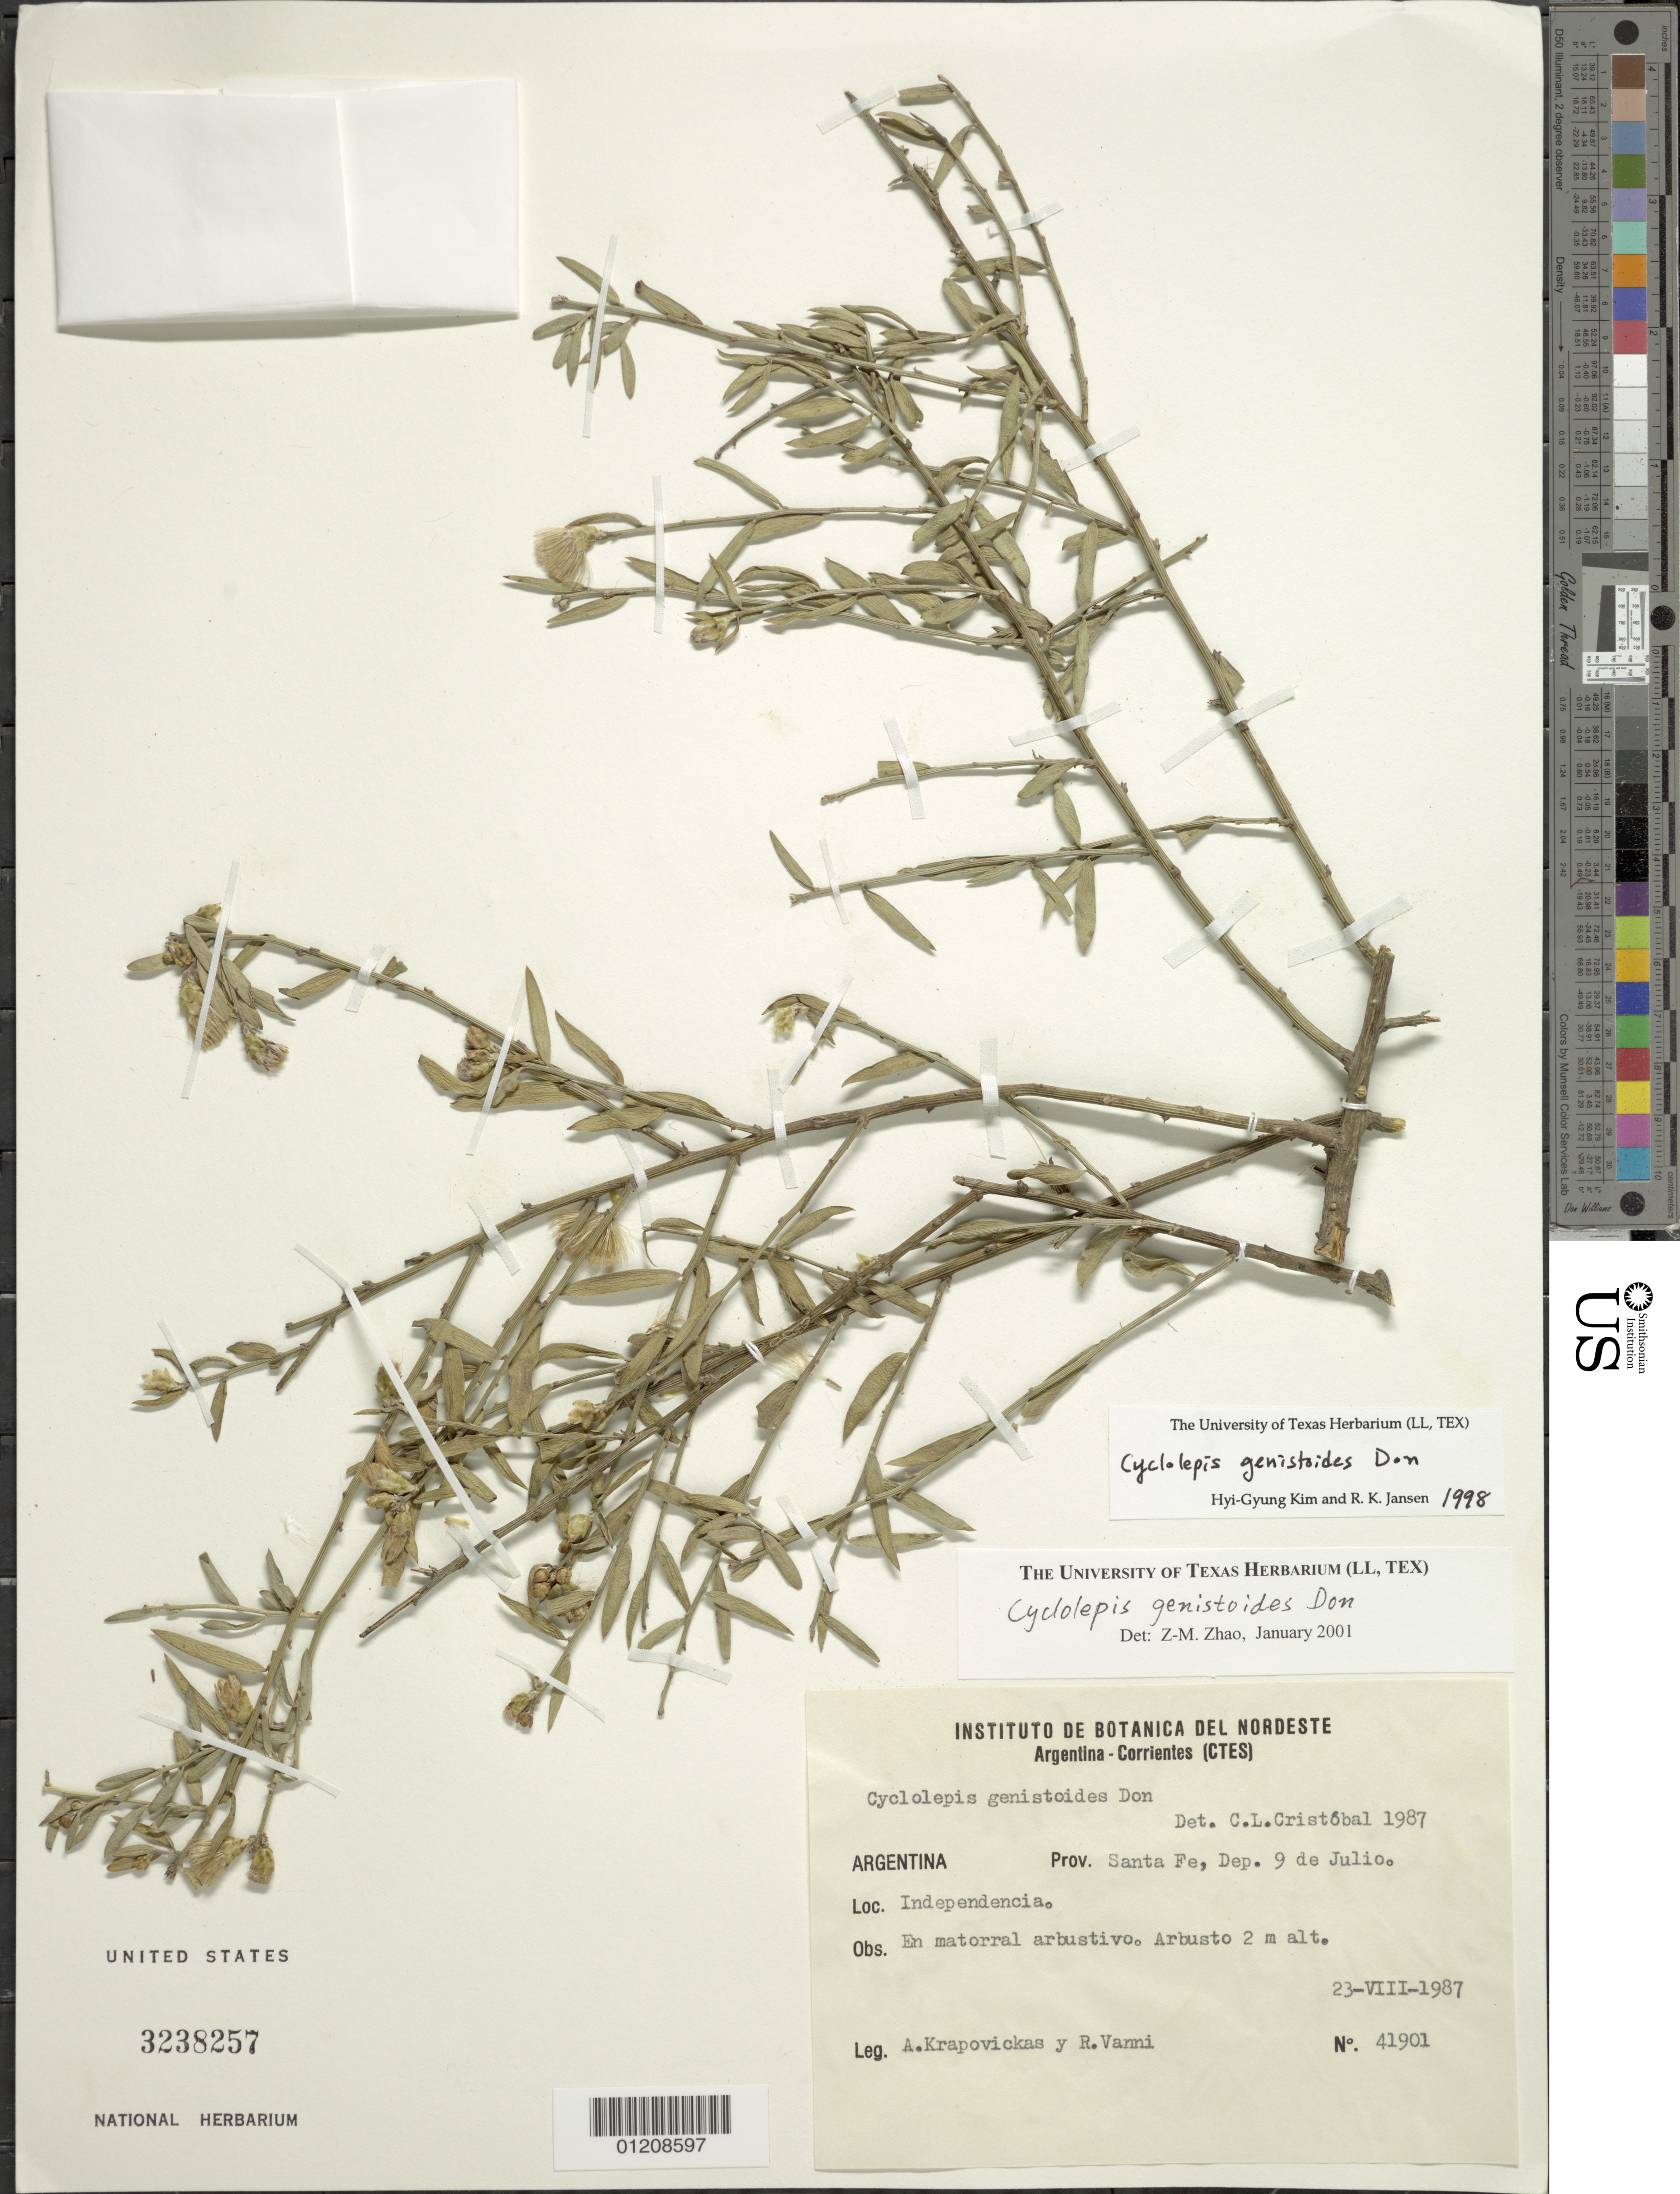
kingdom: Plantae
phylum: Tracheophyta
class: Magnoliopsida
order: Asterales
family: Asteraceae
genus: Cyclolepis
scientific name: Cyclolepis genistoides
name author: Gill. ex D. Don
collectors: A. Krapovickas & R. Vanni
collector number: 41901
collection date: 1987-08-23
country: Argentina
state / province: Santa Fe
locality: dep. 9 de Julio. Independencia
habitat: En matorral arbustivo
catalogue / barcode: US 3238257